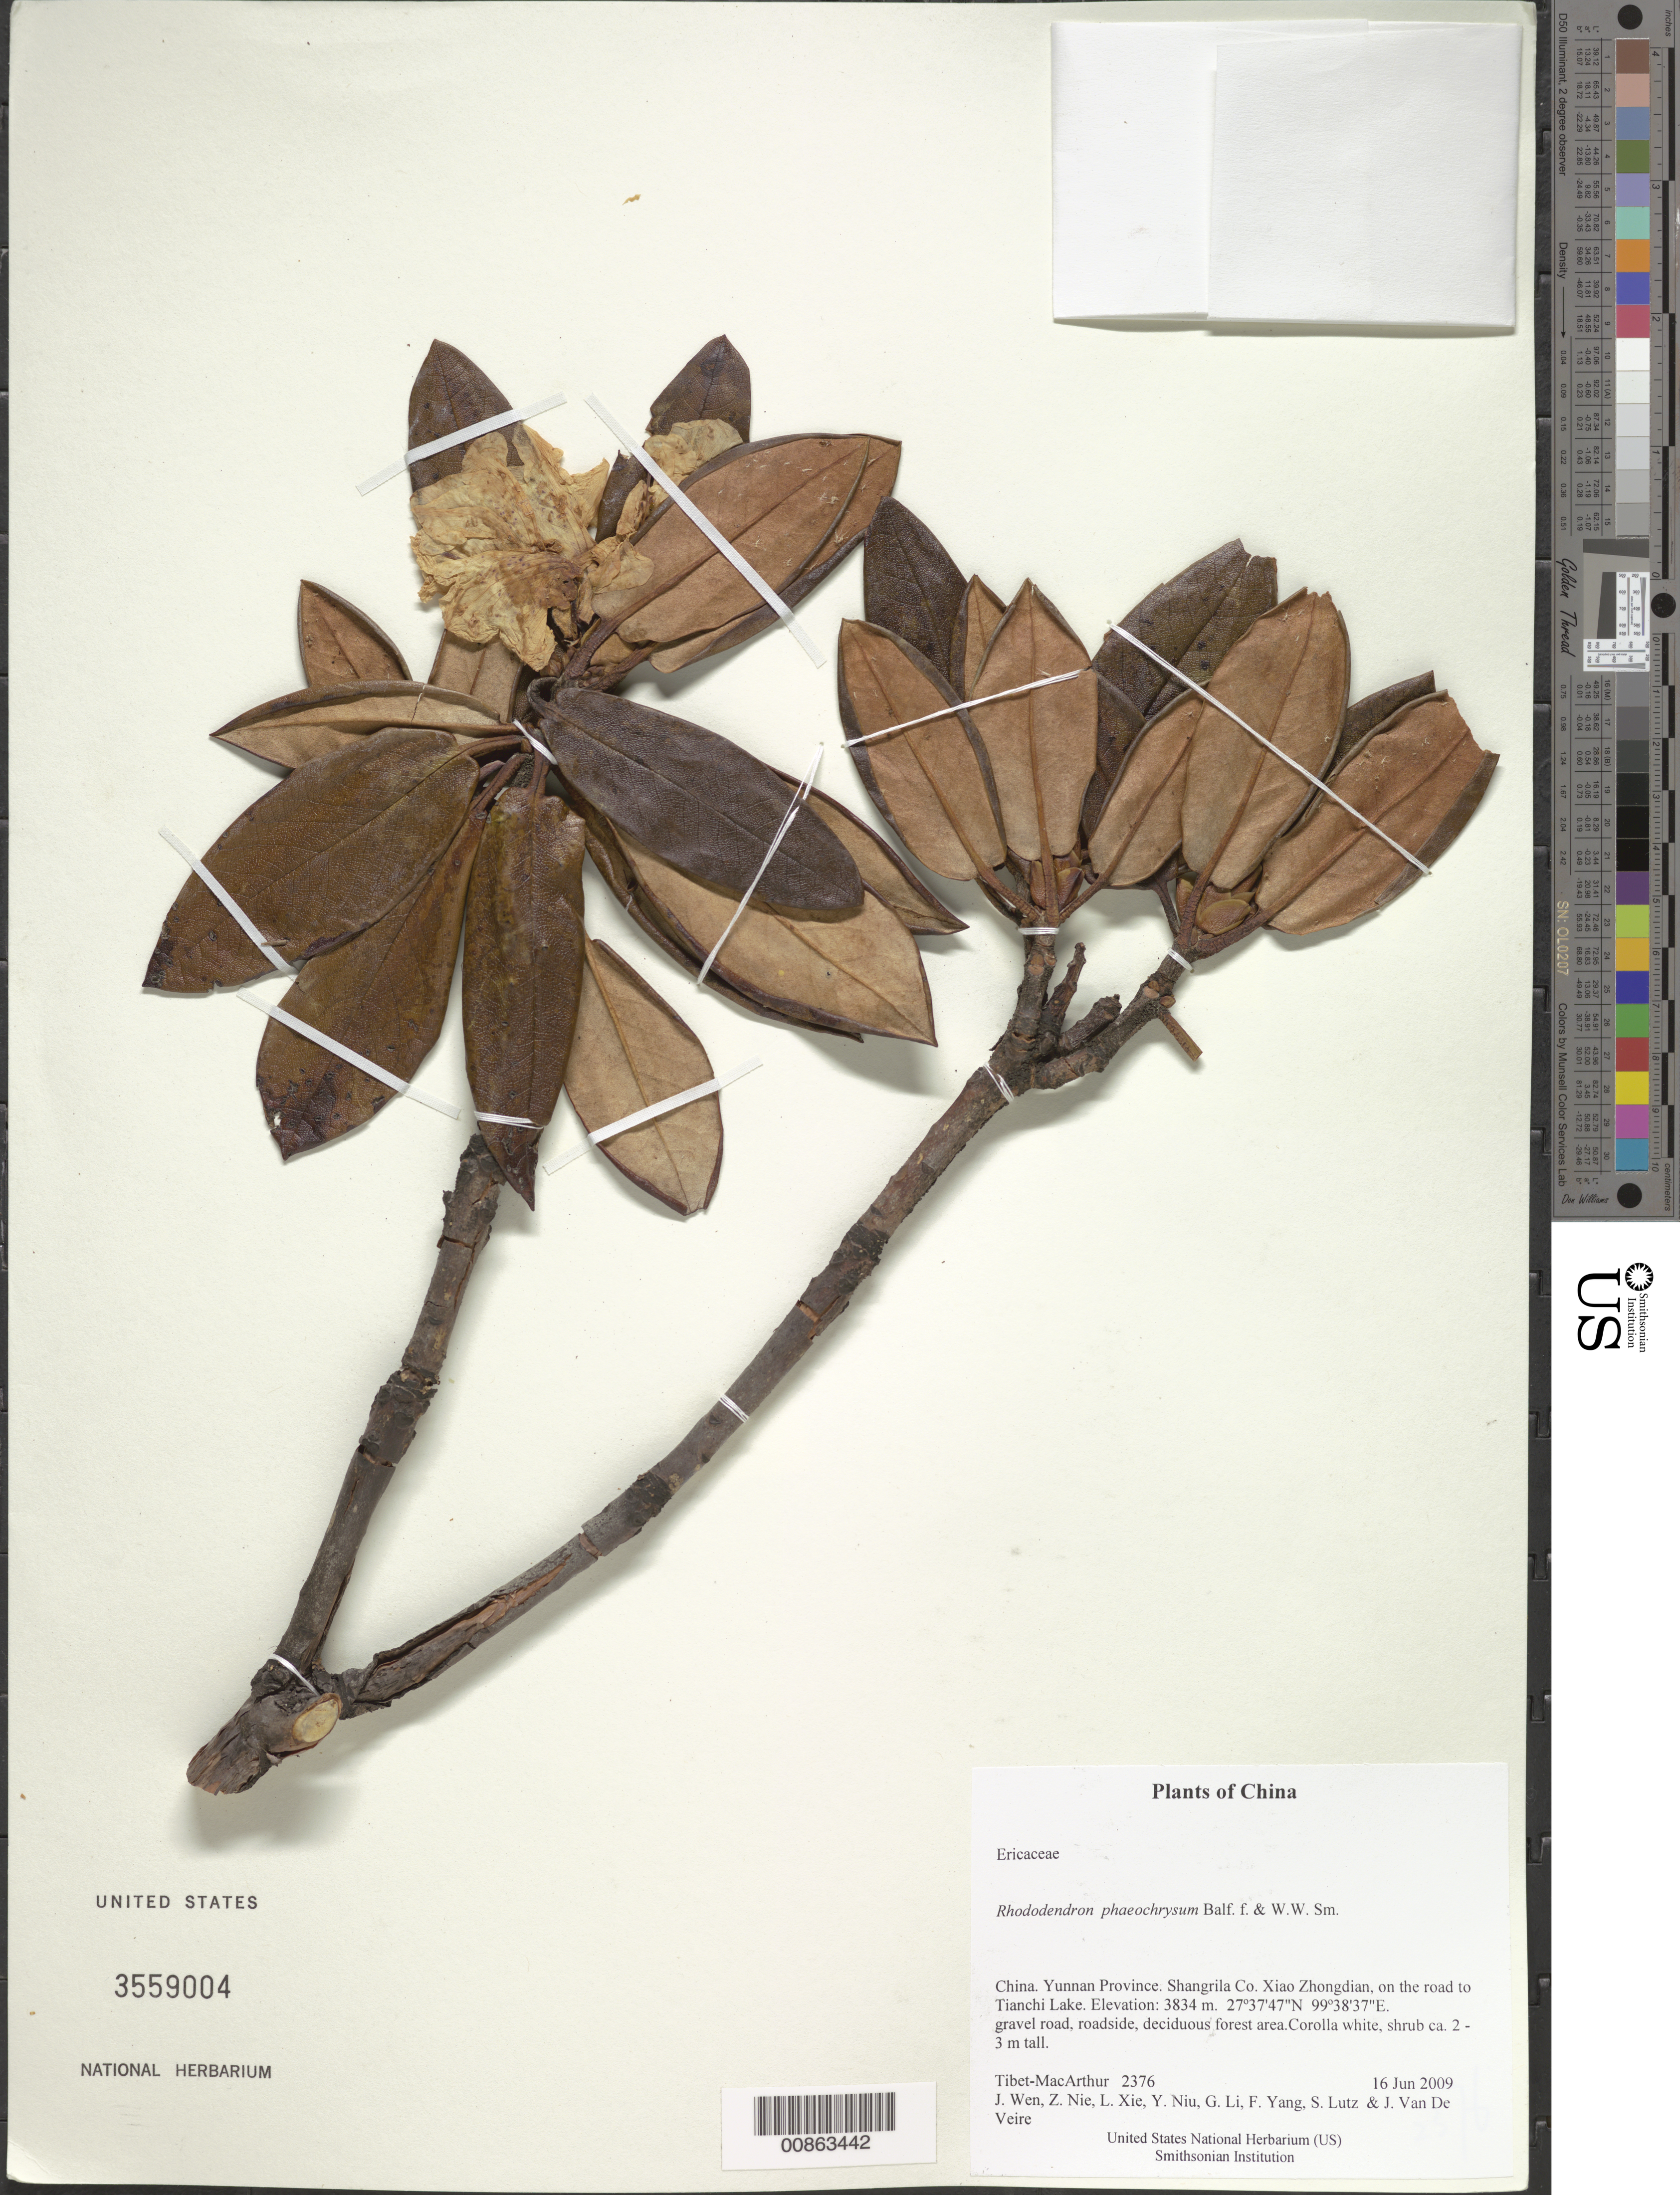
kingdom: Plantae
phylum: Tracheophyta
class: Magnoliopsida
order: Ericales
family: Ericaceae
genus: Rhododendron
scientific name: Rhododendron phaeochrysum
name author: Balf. f. & W.W. Sm.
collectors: Tibet-MacArthur, J. Wen, Z. Nie, L. Xie, Y. Niu, G. Li, F. Yang, S. Lutz & J. Van De Veire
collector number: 2376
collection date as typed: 16 Jun 2009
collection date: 2009-06-16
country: China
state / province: Yunnan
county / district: Shangrila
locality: Xiao Zhongdian, on the road to Tianchi Lake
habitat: gravel road, roadside, deciduous forest area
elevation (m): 3834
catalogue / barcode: US 3559004